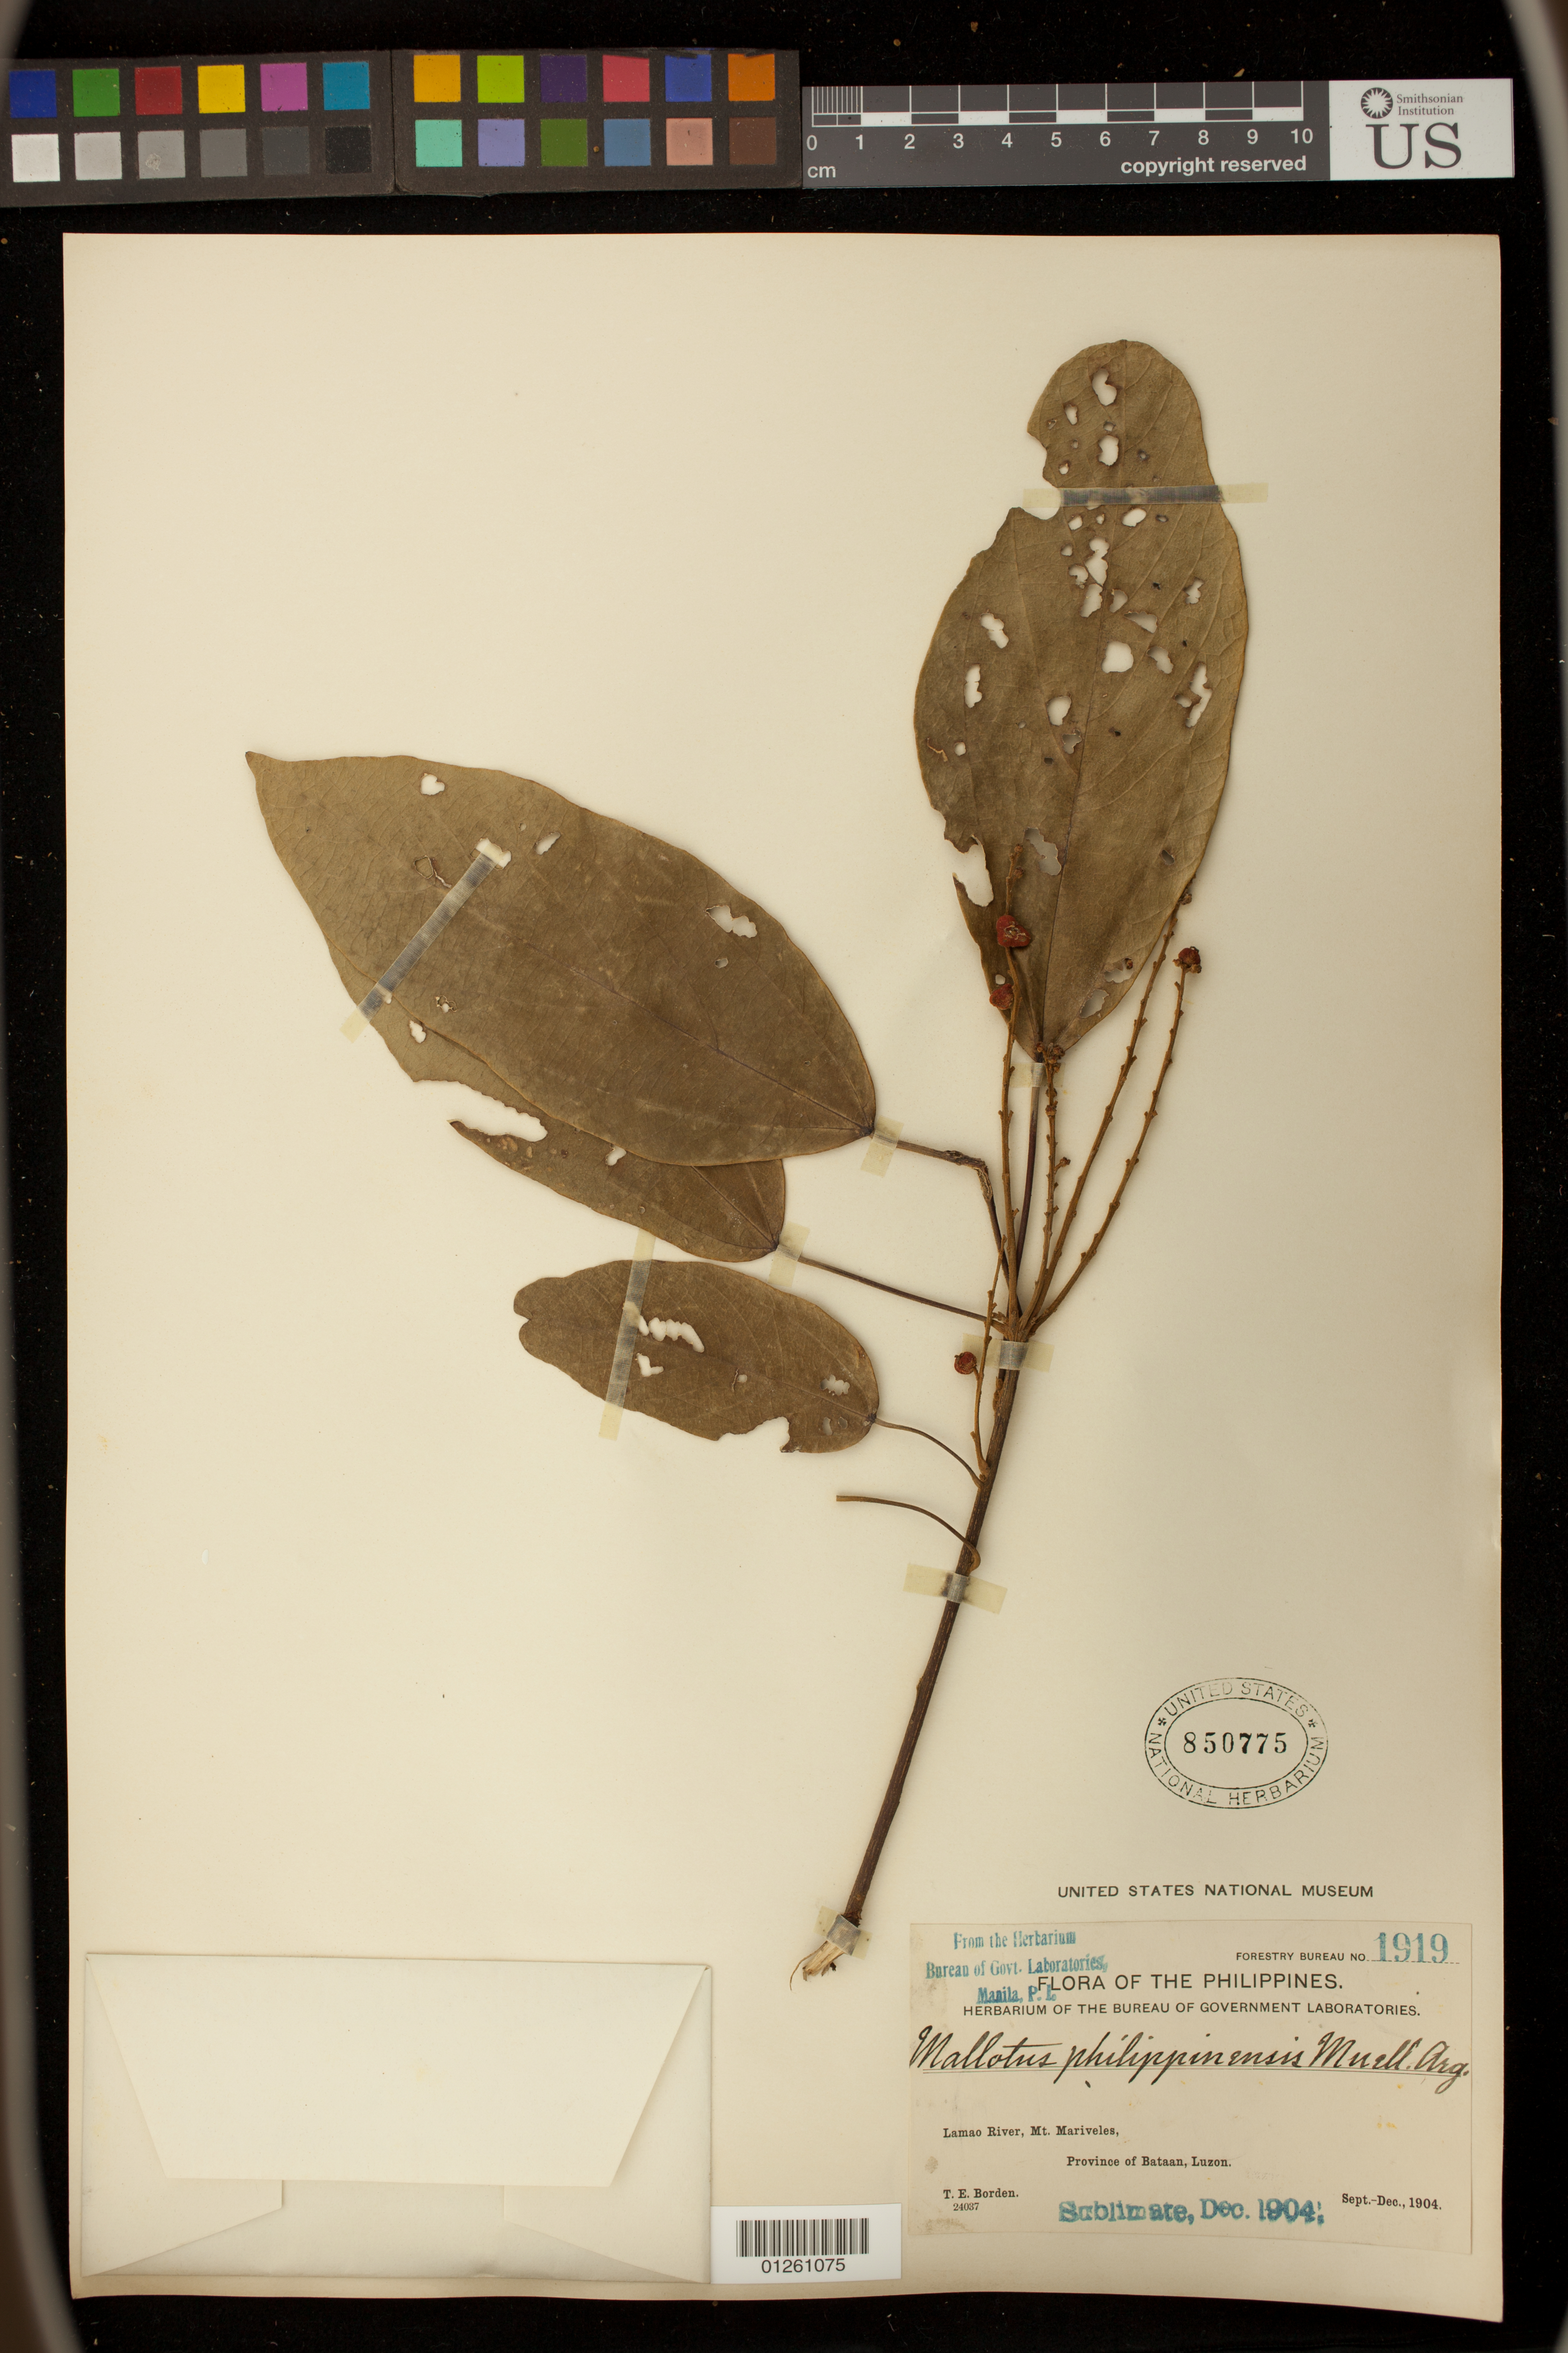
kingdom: Plantae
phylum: Tracheophyta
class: Magnoliopsida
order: Malpighiales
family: Euphorbiaceae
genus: Mallotus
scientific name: Mallotus philippensis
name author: (Lam.) Müll. Arg.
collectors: T. E. Borden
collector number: For. Bur. 1919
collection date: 1904-09/1904-12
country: Philippines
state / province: Central Luzon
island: Luzon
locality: Lamao River, Mt. Mariveles, Province of Bataan, Luzon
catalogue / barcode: US 850775